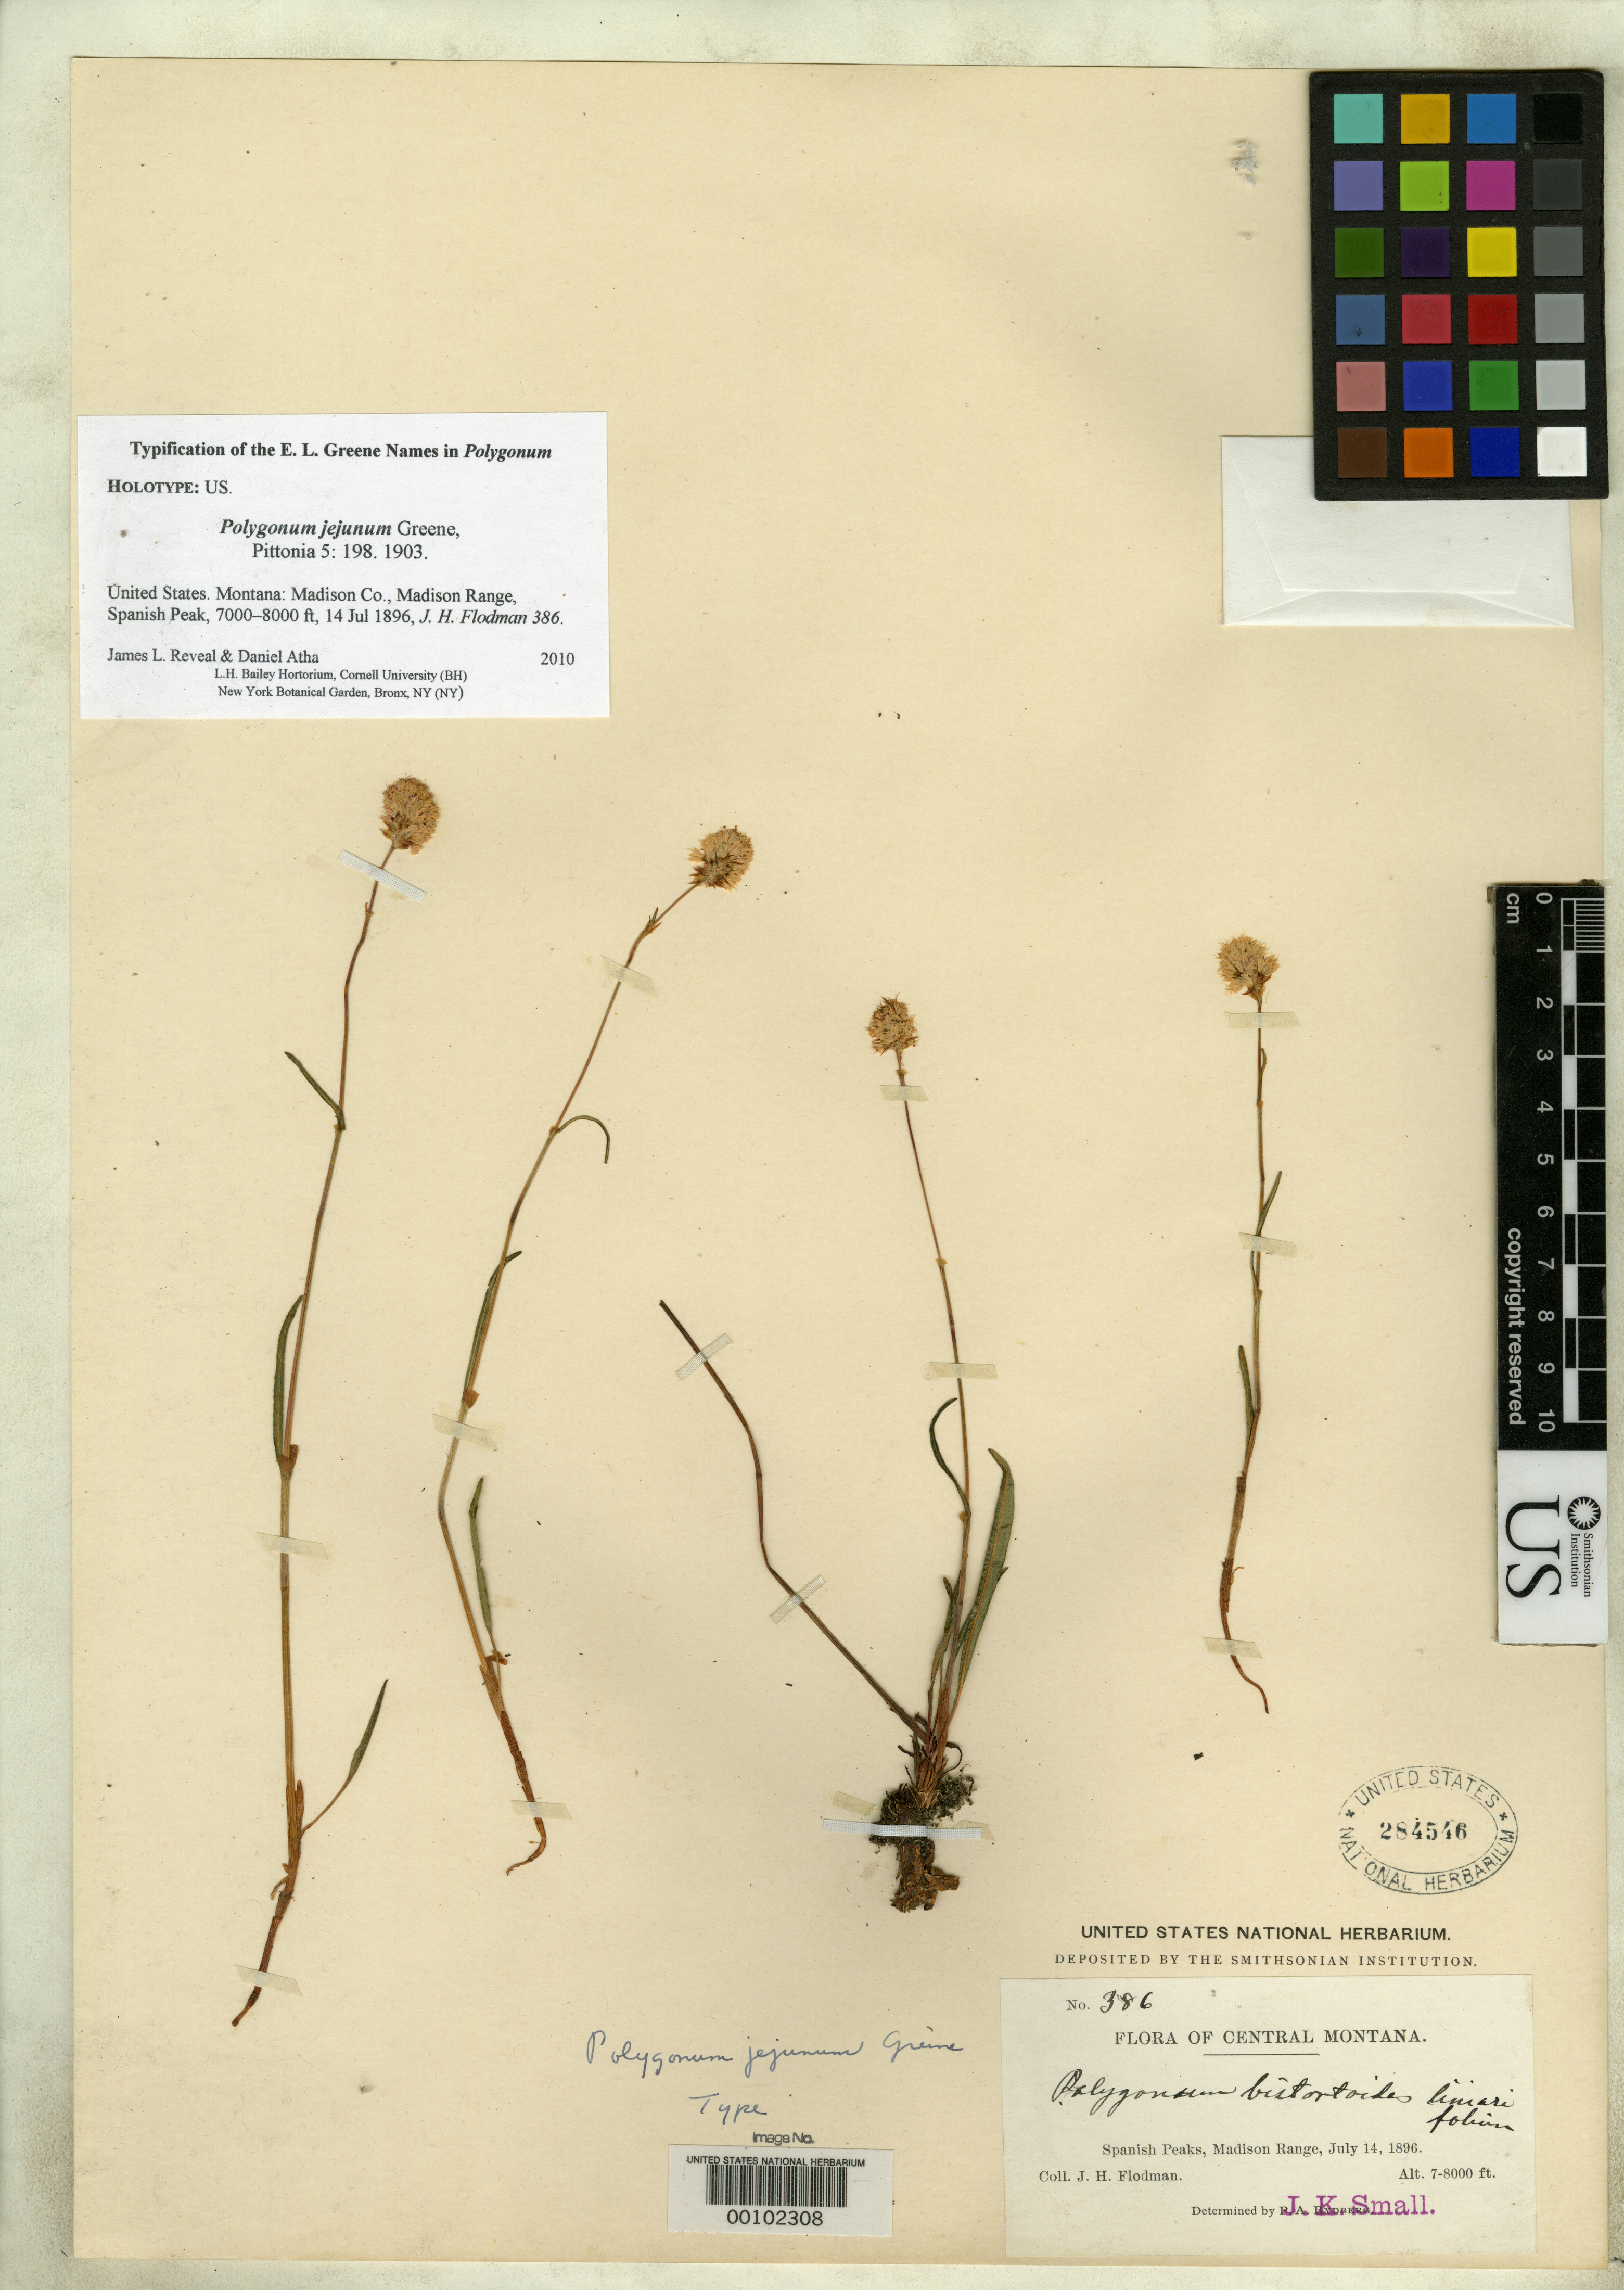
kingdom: Plantae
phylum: Tracheophyta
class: Magnoliopsida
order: Caryophyllales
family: Polygonaceae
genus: Polygonum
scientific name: Polygonum jejunum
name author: Greene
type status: Holotype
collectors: J. Flodman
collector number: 386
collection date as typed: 14 Jul 1896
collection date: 1896-07-14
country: United States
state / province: Montana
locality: Spanish peaks, Madison Range.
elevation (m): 2134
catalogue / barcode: US 284546